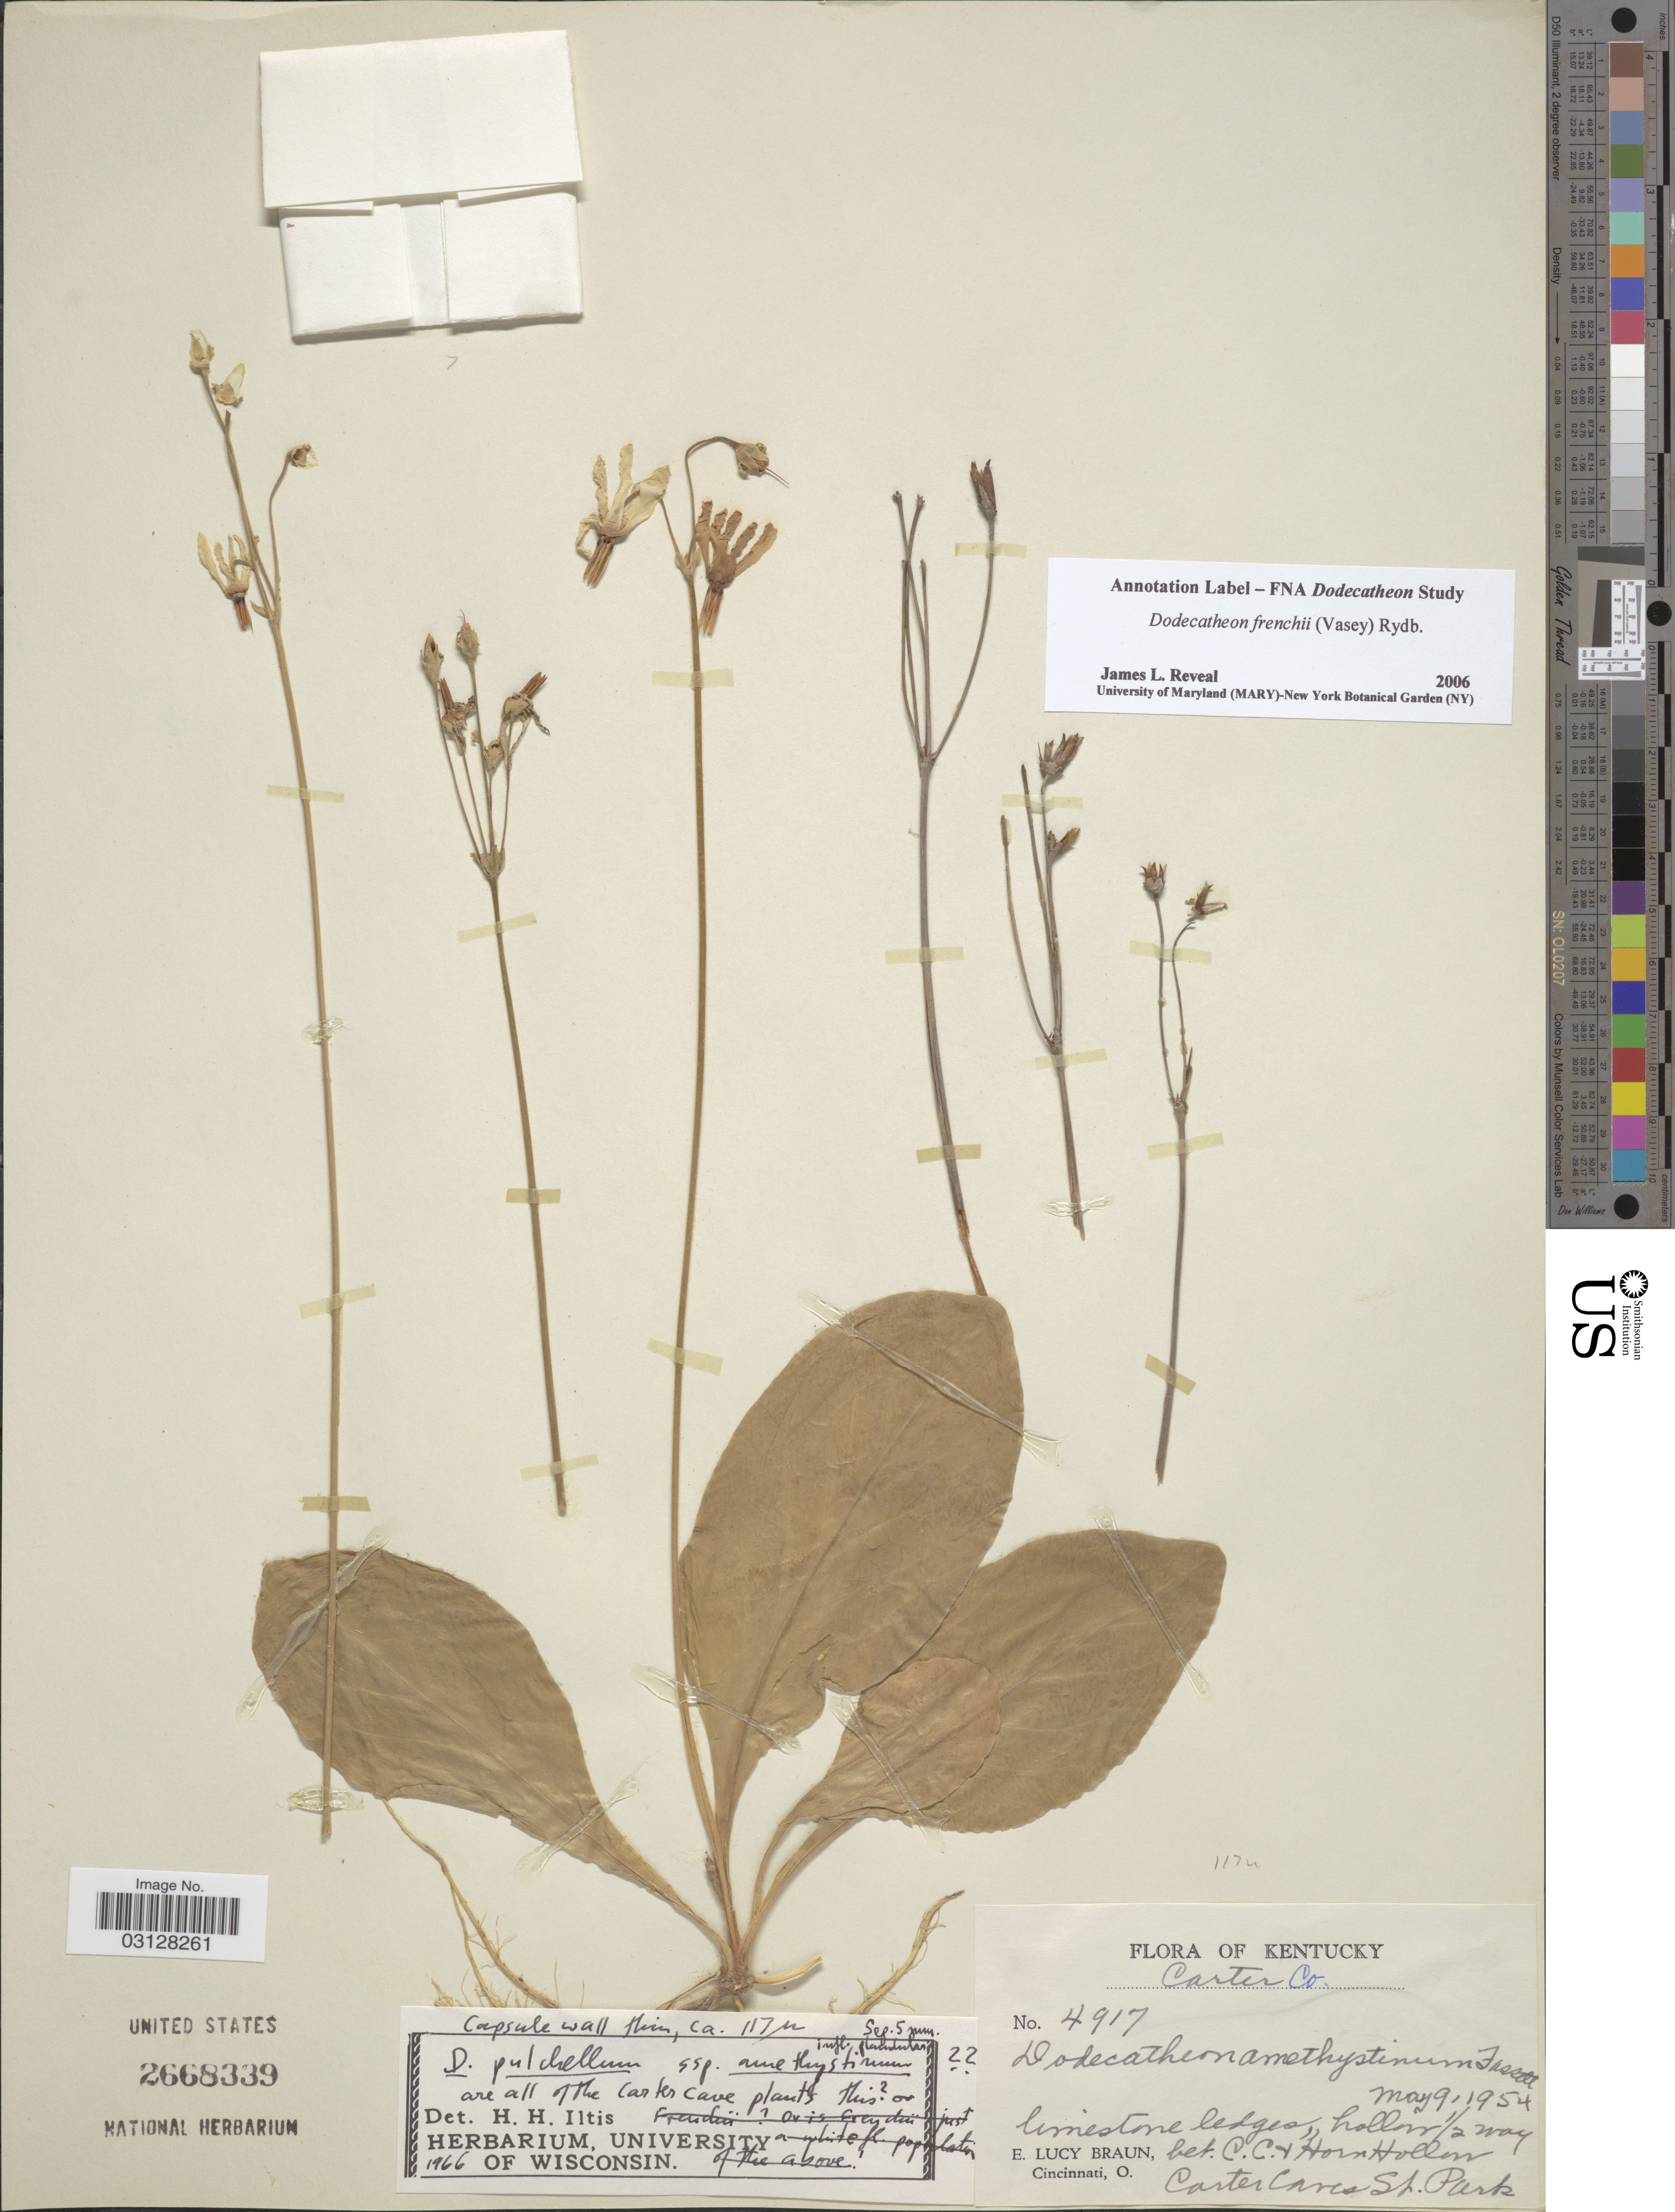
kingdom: Plantae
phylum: Tracheophyta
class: Magnoliopsida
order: Ericales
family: Primulaceae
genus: Dodecatheon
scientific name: Dodecatheon frenchii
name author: (Vasey) Rydb.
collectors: E. L. Braun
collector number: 4917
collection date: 1954-05-09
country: United States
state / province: Kentucky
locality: Carter Co. Limestone ledges, hollow ½ way bet. C.C. + "Horn Hollow", Carter Caves St. Park.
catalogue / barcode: US 2668339